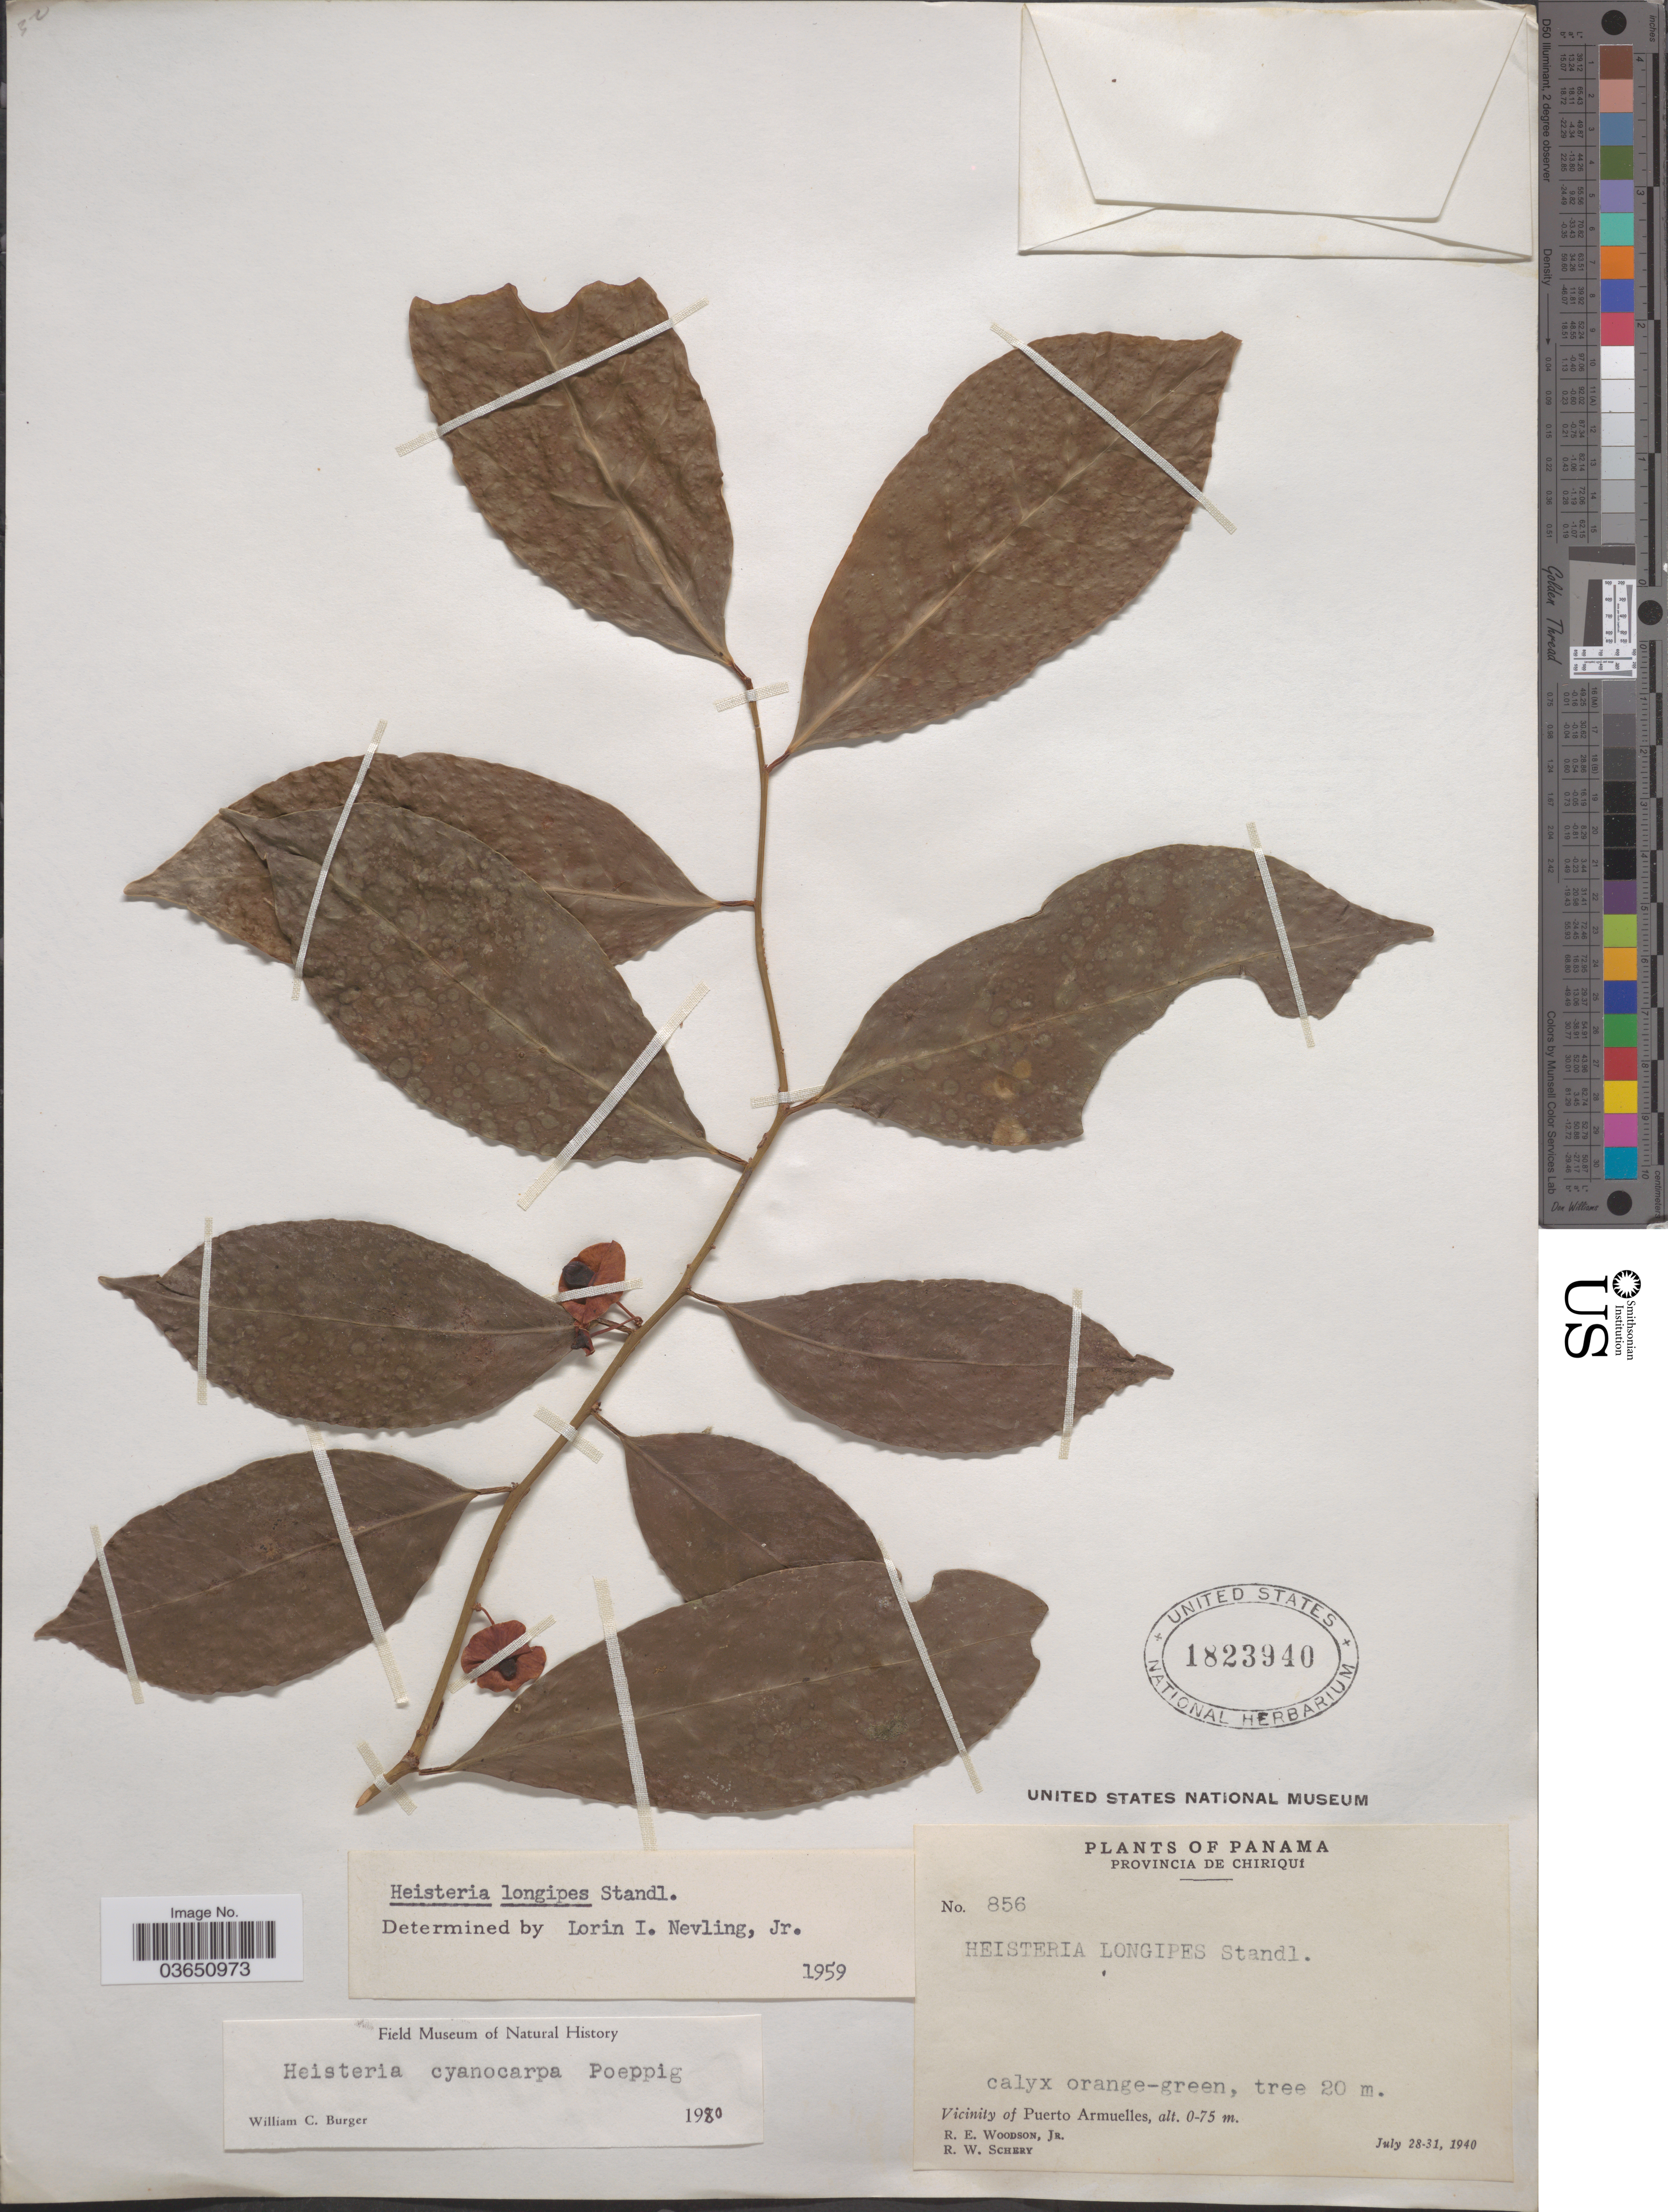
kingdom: Plantae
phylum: Tracheophyta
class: Magnoliopsida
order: Santalales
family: Erythropalaceae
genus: Heisteria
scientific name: Heisteria cyanocarpa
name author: Poepp.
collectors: R. E. Woodson & R. W. Schery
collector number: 856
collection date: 1940-07-28/1940-07-31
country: Panama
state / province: Chiriqui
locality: Vicinity of Puerto Armuelles.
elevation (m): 0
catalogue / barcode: US 1823940